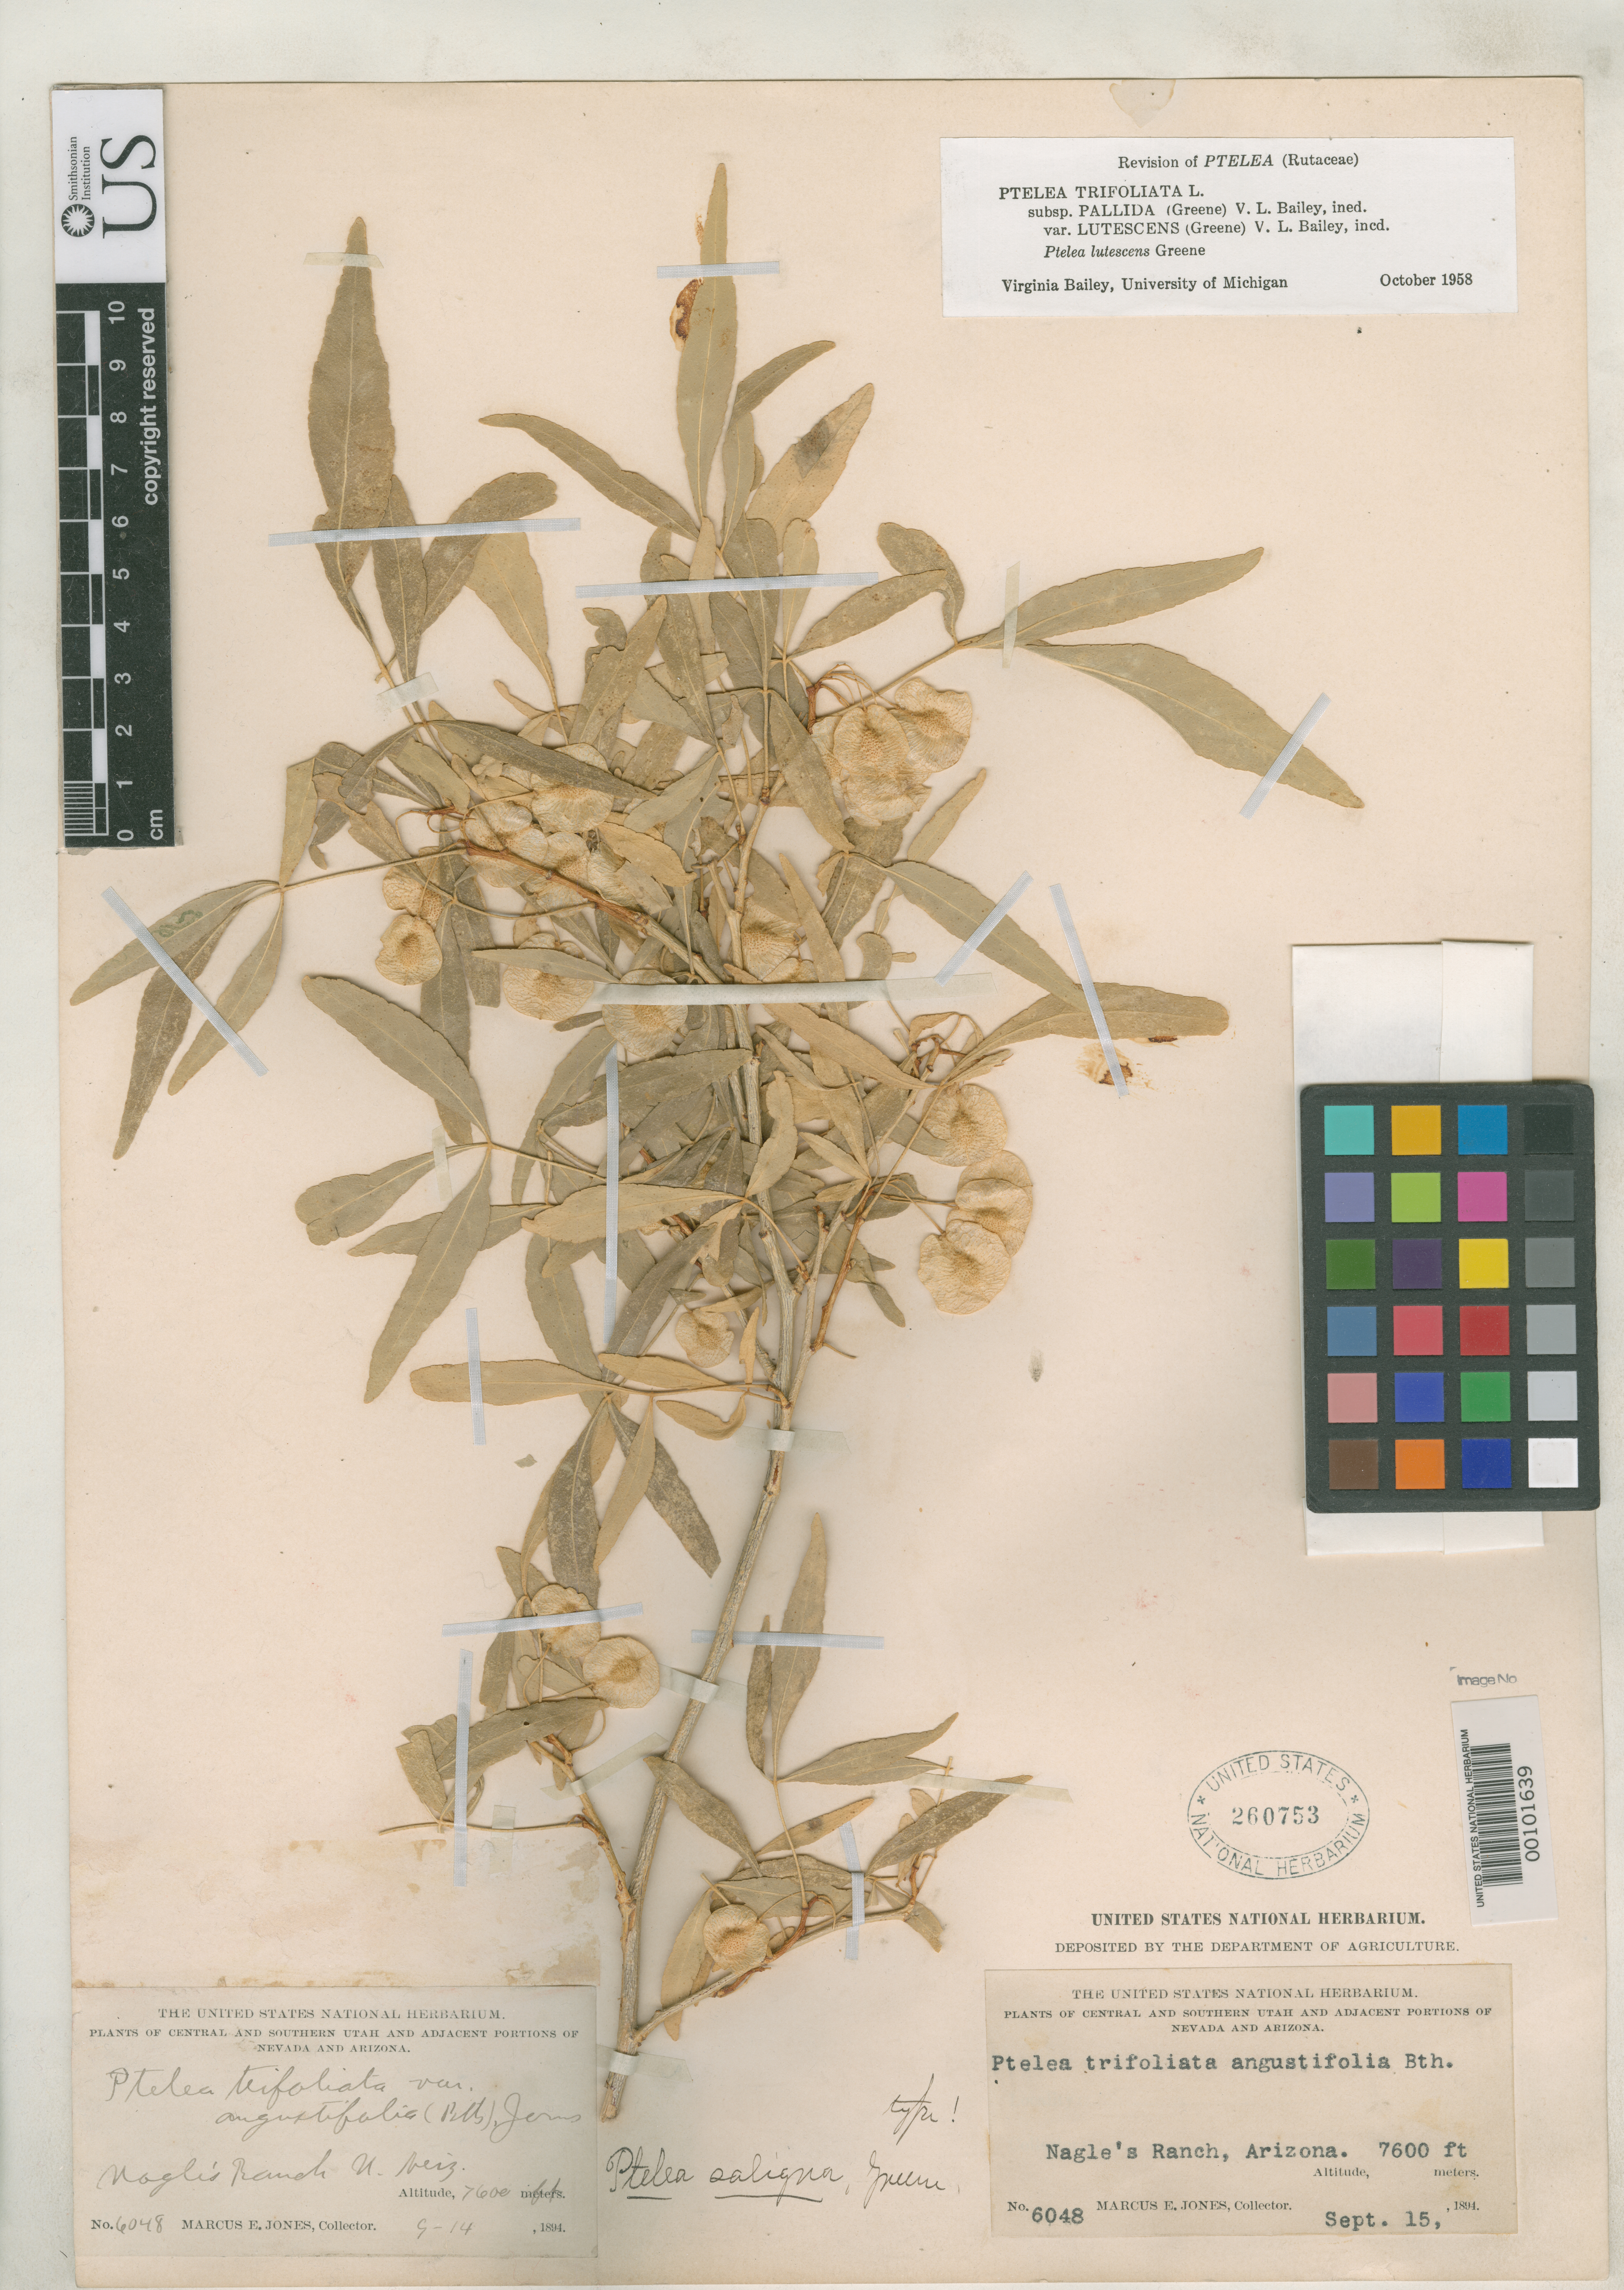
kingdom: Plantae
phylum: Tracheophyta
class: Magnoliopsida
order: Sapindales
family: Rutaceae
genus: Ptelea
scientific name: Ptelea saligna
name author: Greene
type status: Holotype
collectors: M. E. Jones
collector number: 6048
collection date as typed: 15 Sep 1894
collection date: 1894-09-15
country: United States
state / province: Arizona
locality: Nagles's Ranch.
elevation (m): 2240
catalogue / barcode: US 260753